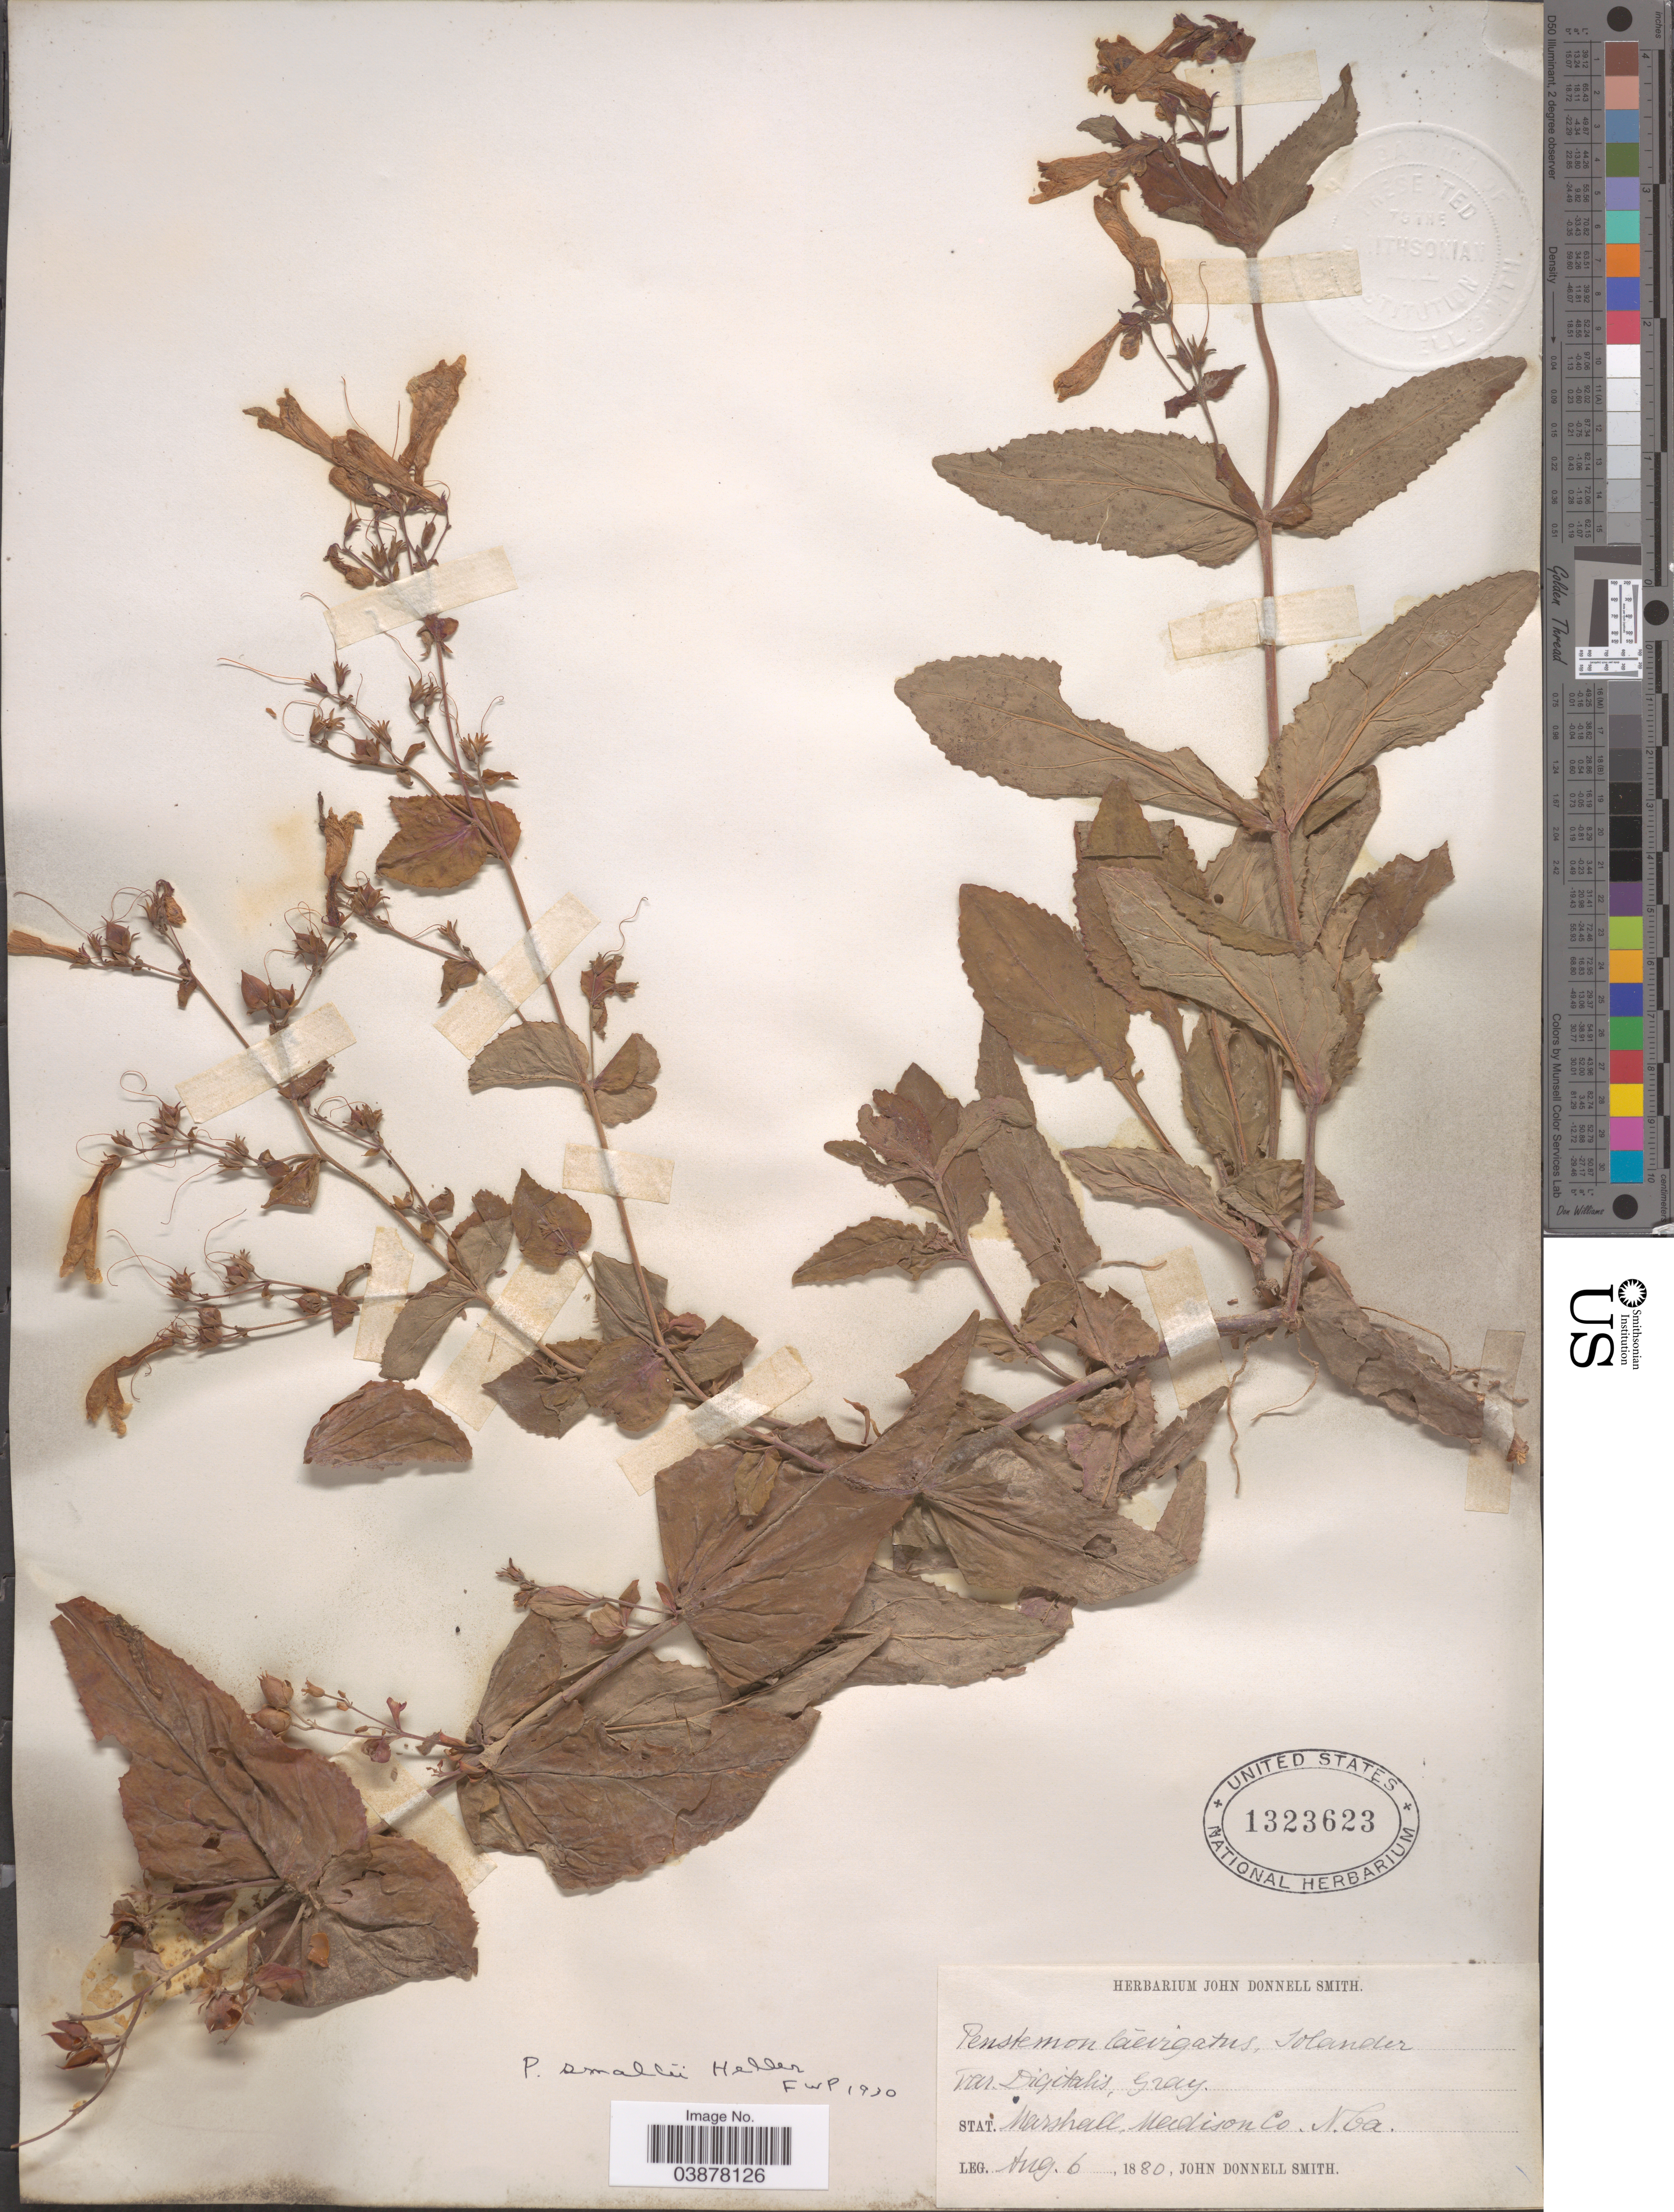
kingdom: Plantae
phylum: Tracheophyta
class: Magnoliopsida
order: Lamiales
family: Plantaginaceae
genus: Penstemon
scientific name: Penstemon smallii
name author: A. Heller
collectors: J. Donnell Smith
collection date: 1880-08-06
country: United States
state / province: North Carolina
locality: Stat. Marshall. Madison Co.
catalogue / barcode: US 1323623